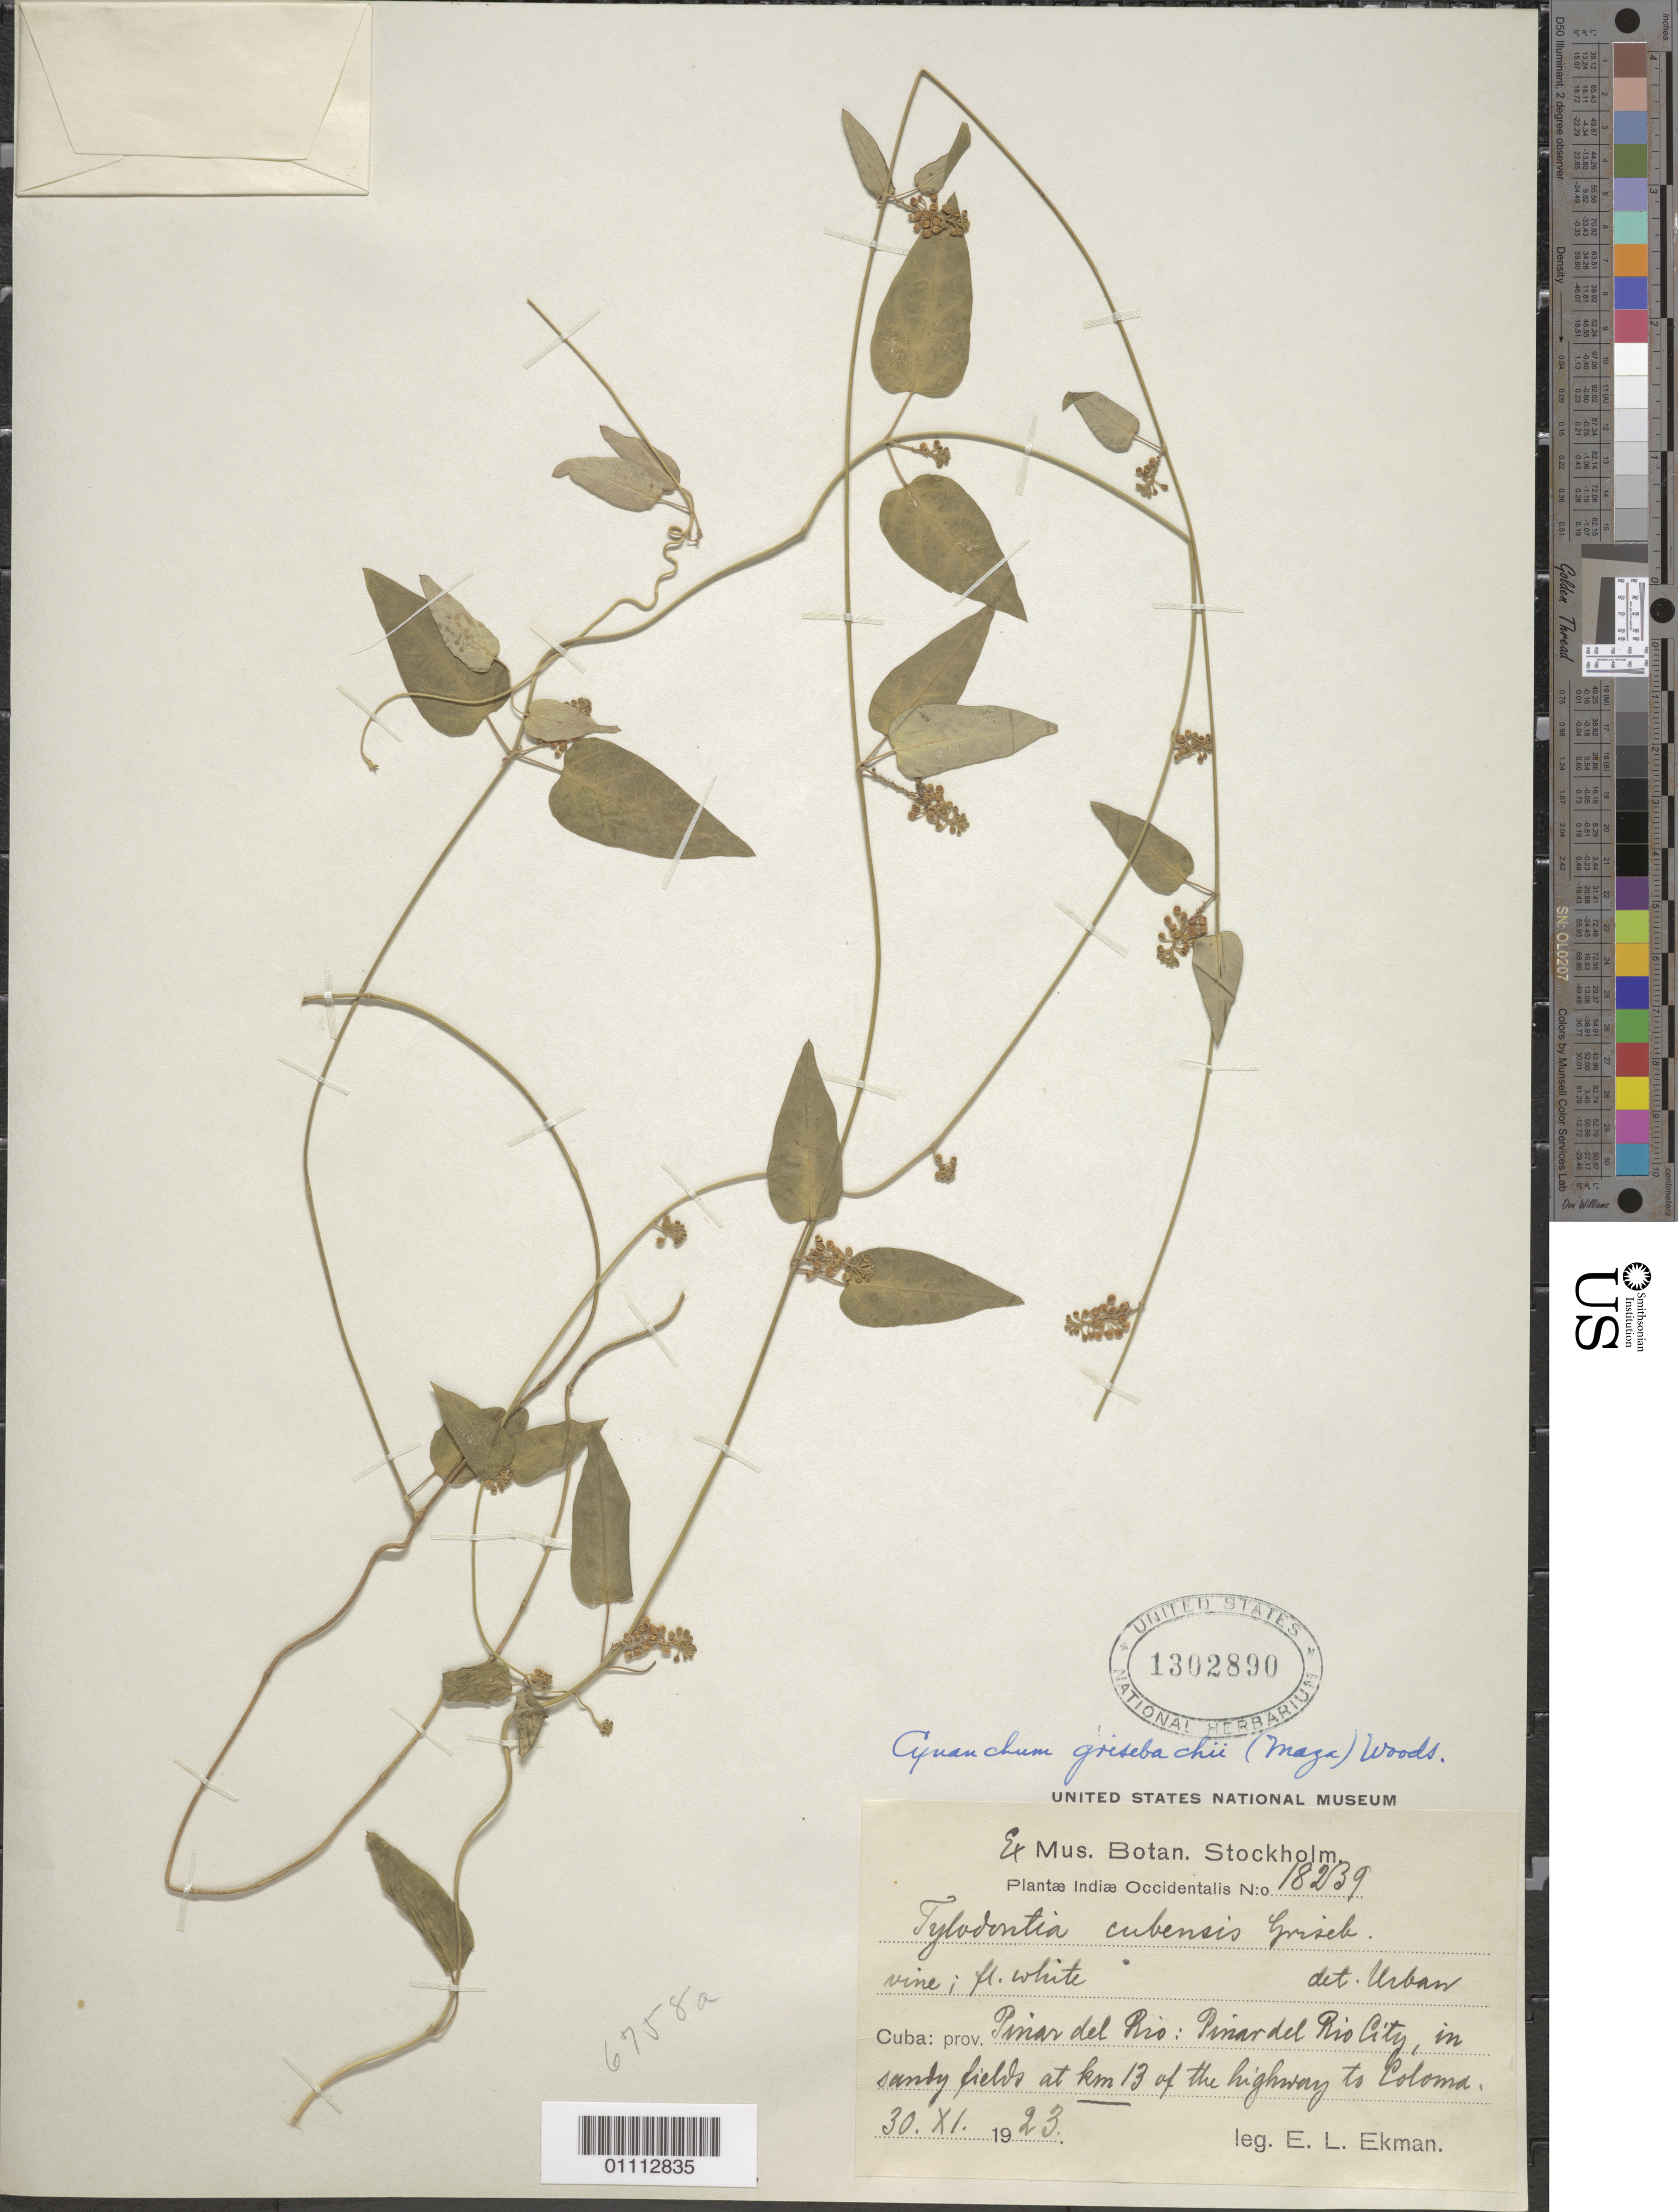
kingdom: Plantae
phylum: Tracheophyta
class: Magnoliopsida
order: Gentianales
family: Apocynaceae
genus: Tylodontia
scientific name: Tylodontia cubensis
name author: Griseb.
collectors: E. L. Ekman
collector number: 18239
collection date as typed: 30 Nov 1923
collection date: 1923-11-30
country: Cuba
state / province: Pinar del Rio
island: Cuba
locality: Pinar del Rio City, in sandy fields at km 13 of the highway to Coloma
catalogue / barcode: US 1302890